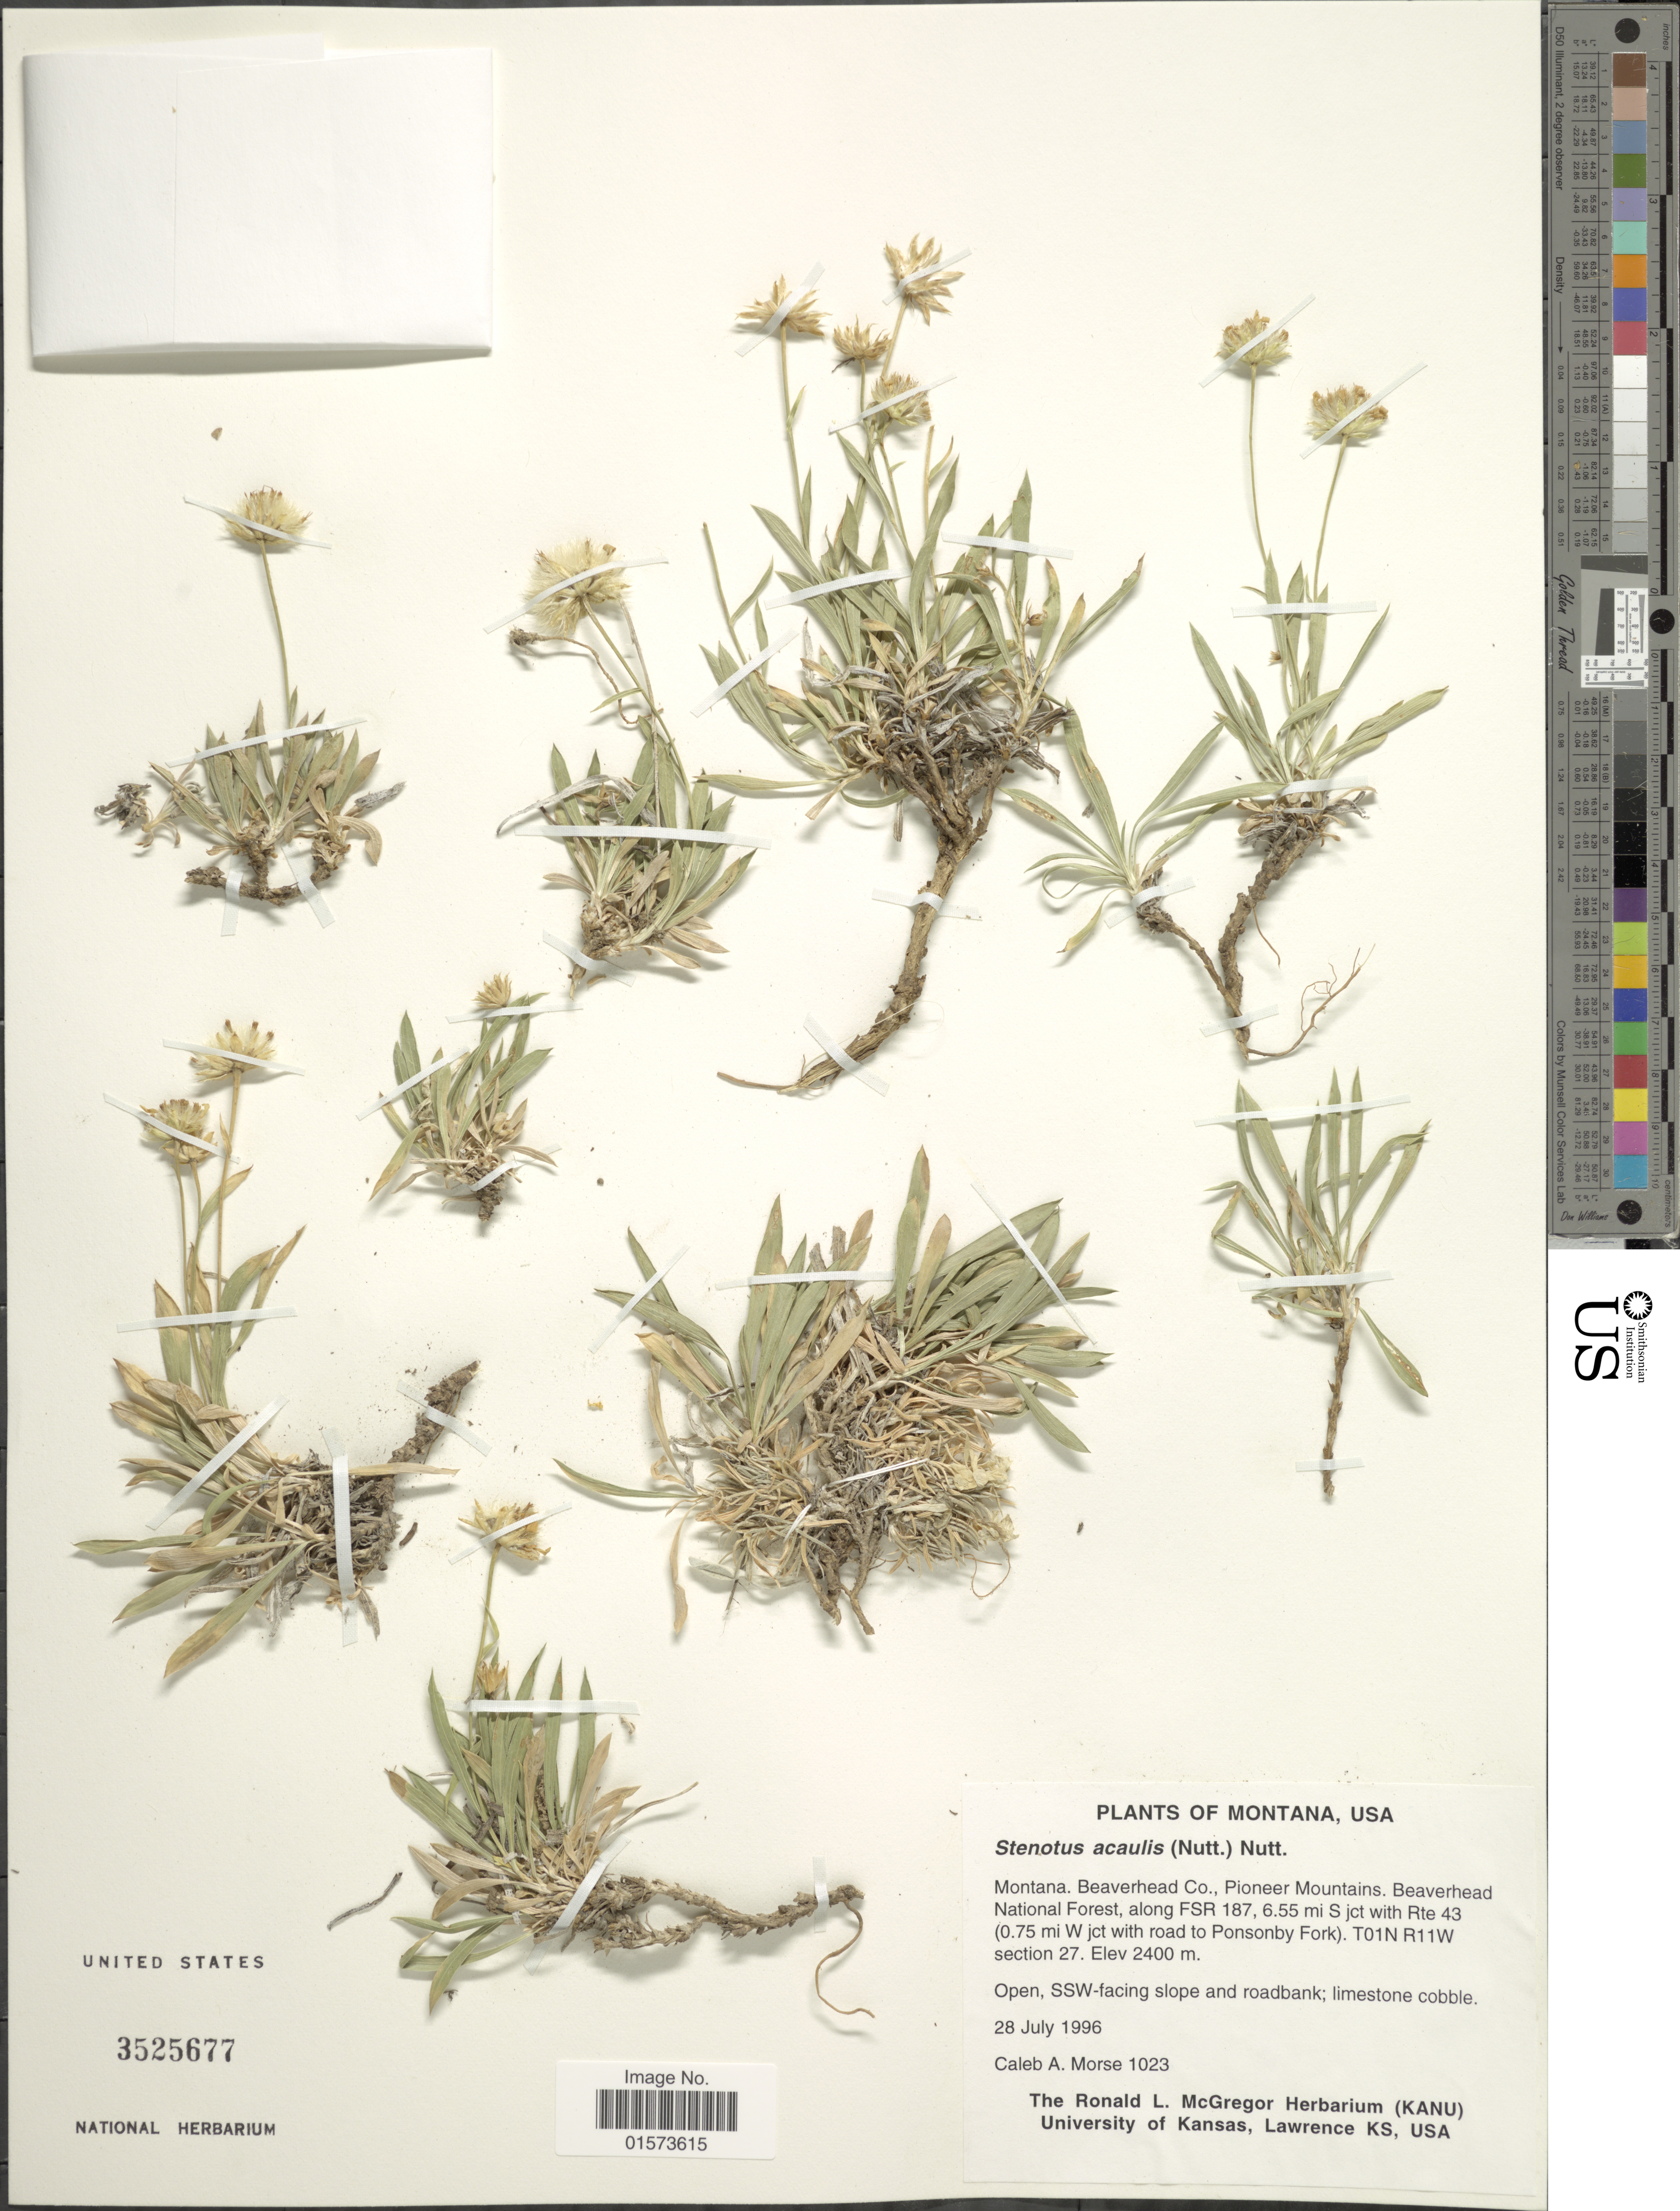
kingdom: Plantae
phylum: Tracheophyta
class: Magnoliopsida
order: Asterales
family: Asteraceae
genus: Stenotus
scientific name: Stenotus acaulis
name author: (Nutt.) Nutt.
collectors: C. Morse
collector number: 1023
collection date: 1996-07-28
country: United States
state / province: Montana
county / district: Beaverhead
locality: Pioneer Mountains, Beaverhead National Forest, along FSR 187, 6.55 mi. S of jct. with Rte 43 (0.75 mi W of jct with road to Ponsonby Fork), T01 NR11 W section27, open, SSW-facing slope and road bank; limestone cobble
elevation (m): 2400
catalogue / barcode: US 3525677